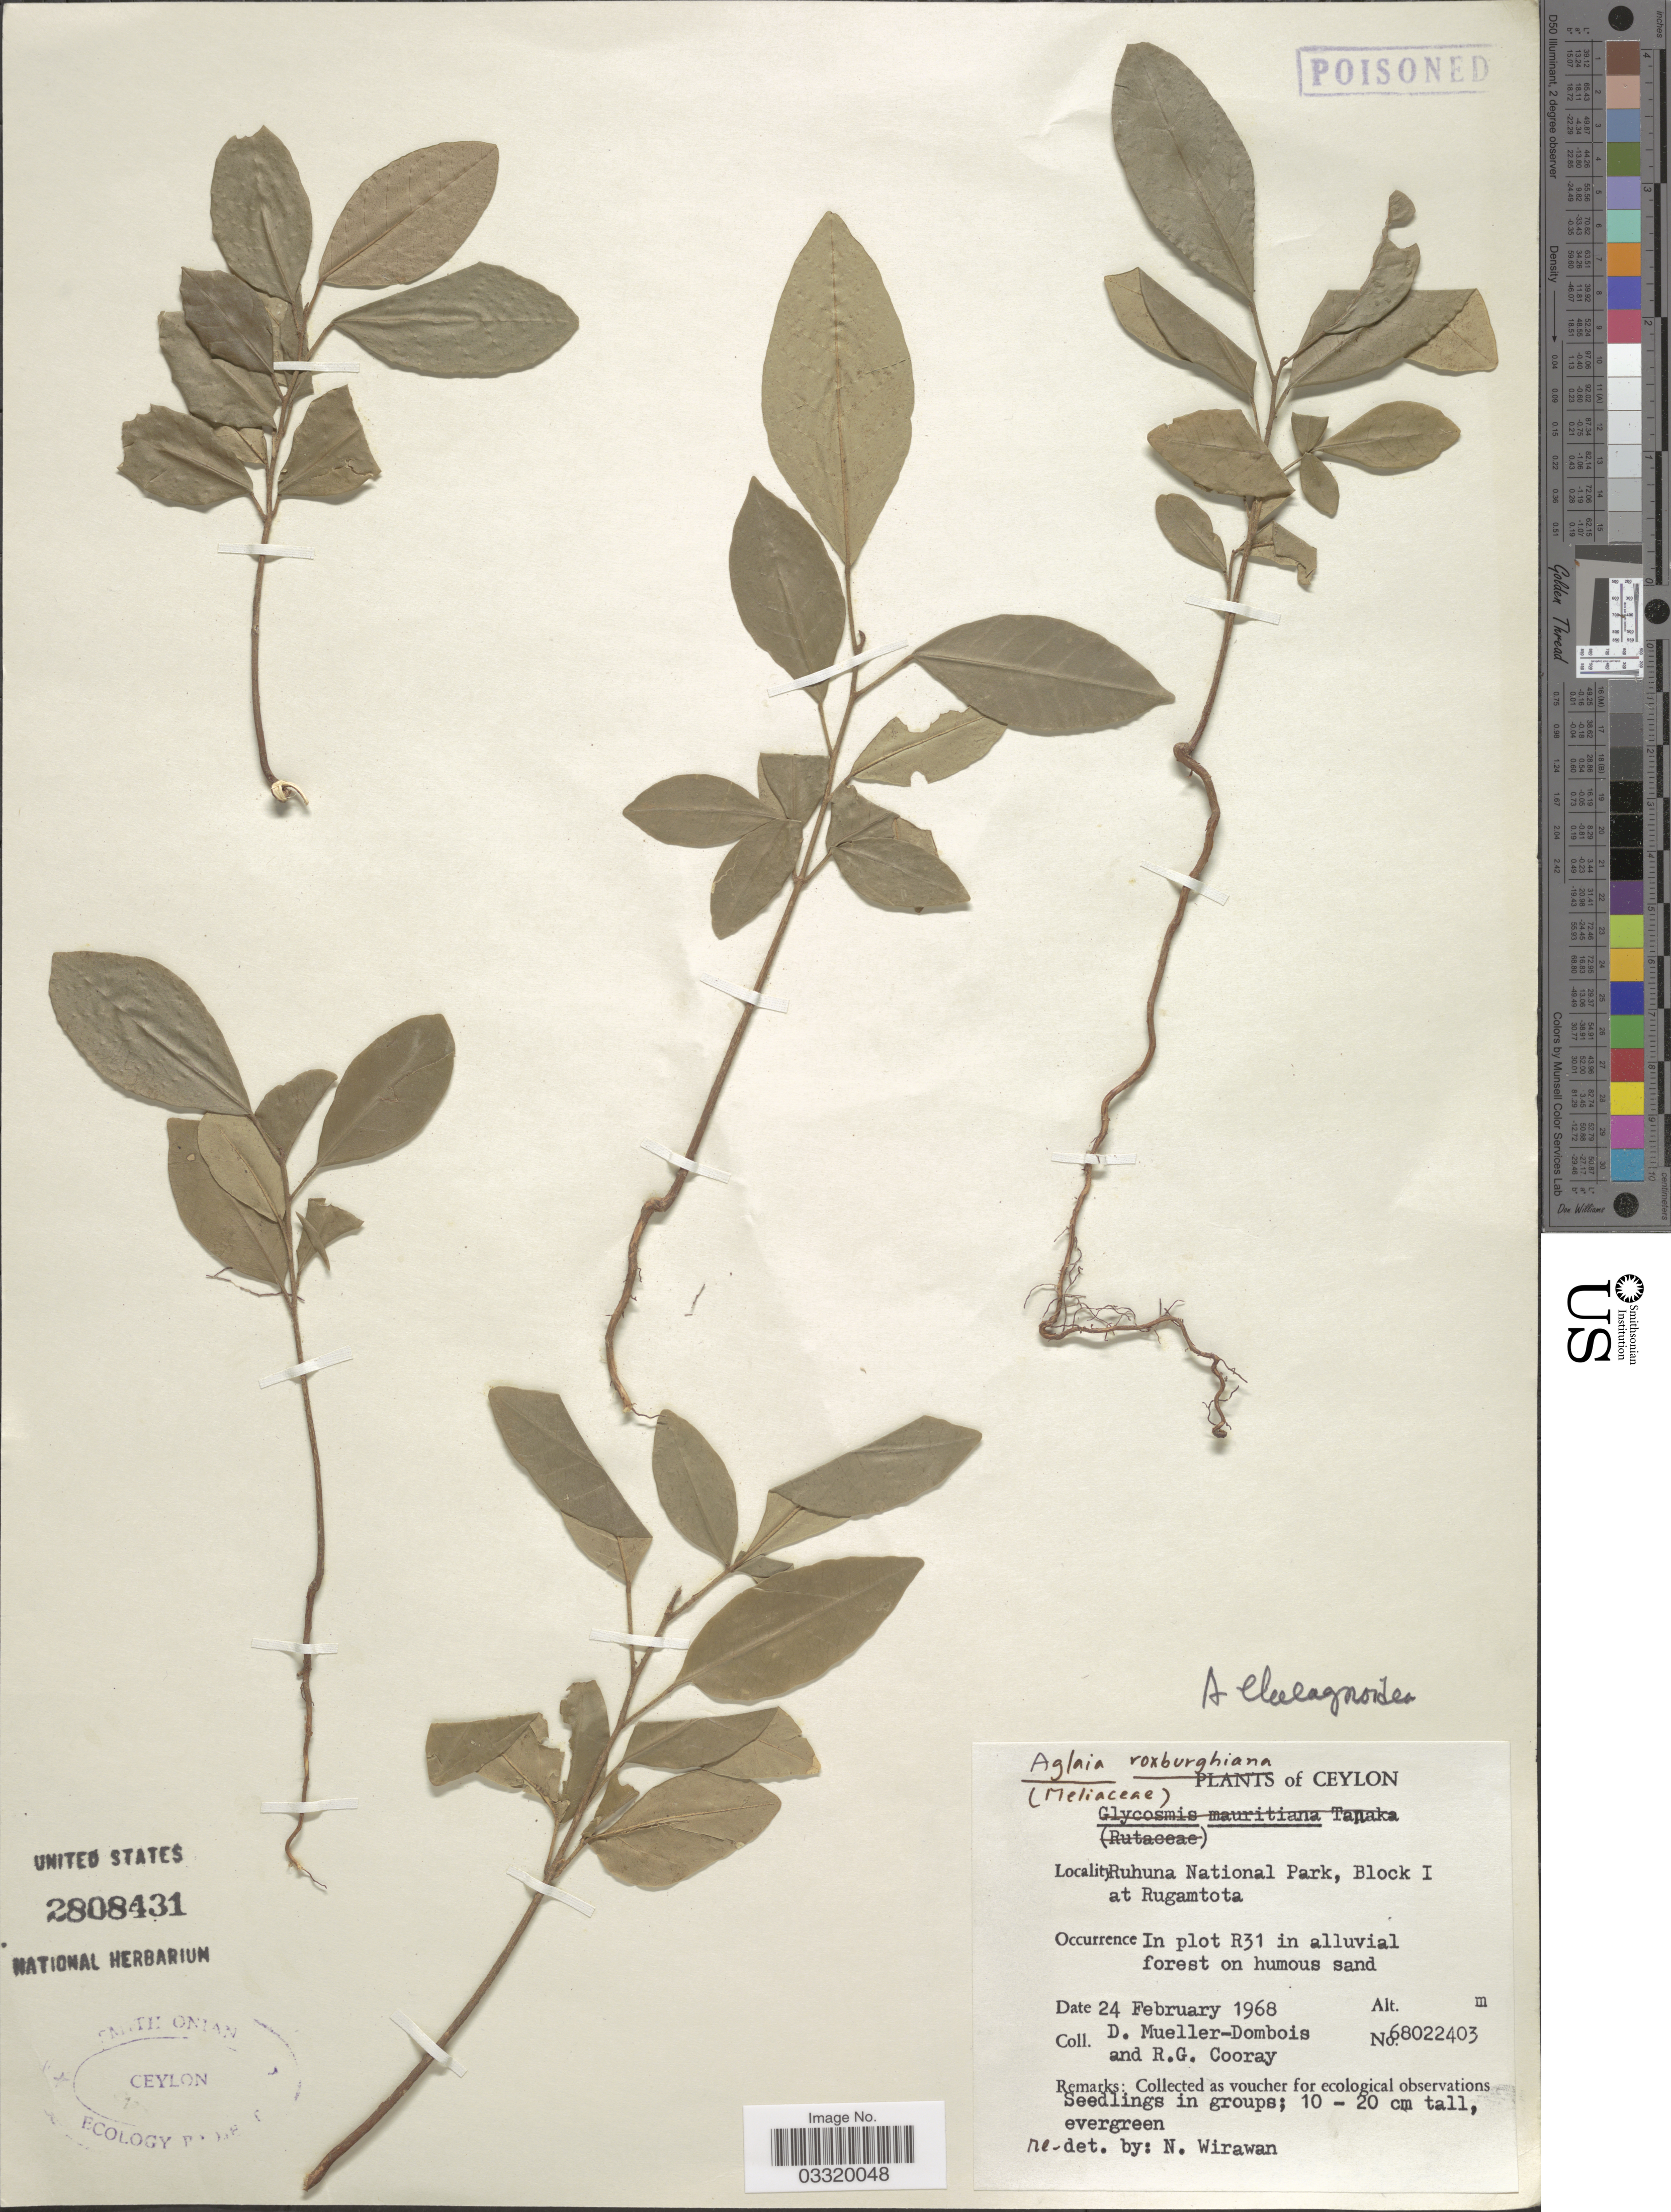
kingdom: Plantae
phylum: Tracheophyta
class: Magnoliopsida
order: Sapindales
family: Meliaceae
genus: Aglaia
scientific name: Aglaia elaeagnoidea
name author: (A. Juss.) Benth.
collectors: D. Meuller-Dombois & R. Cooray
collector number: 68022403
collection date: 1968-02-24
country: Sri Lanka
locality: Ceylon. Ruhuna National Park, Block I at Rugamtota. In plot R31 in alluvial forest on humous sand.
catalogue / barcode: US 2808431